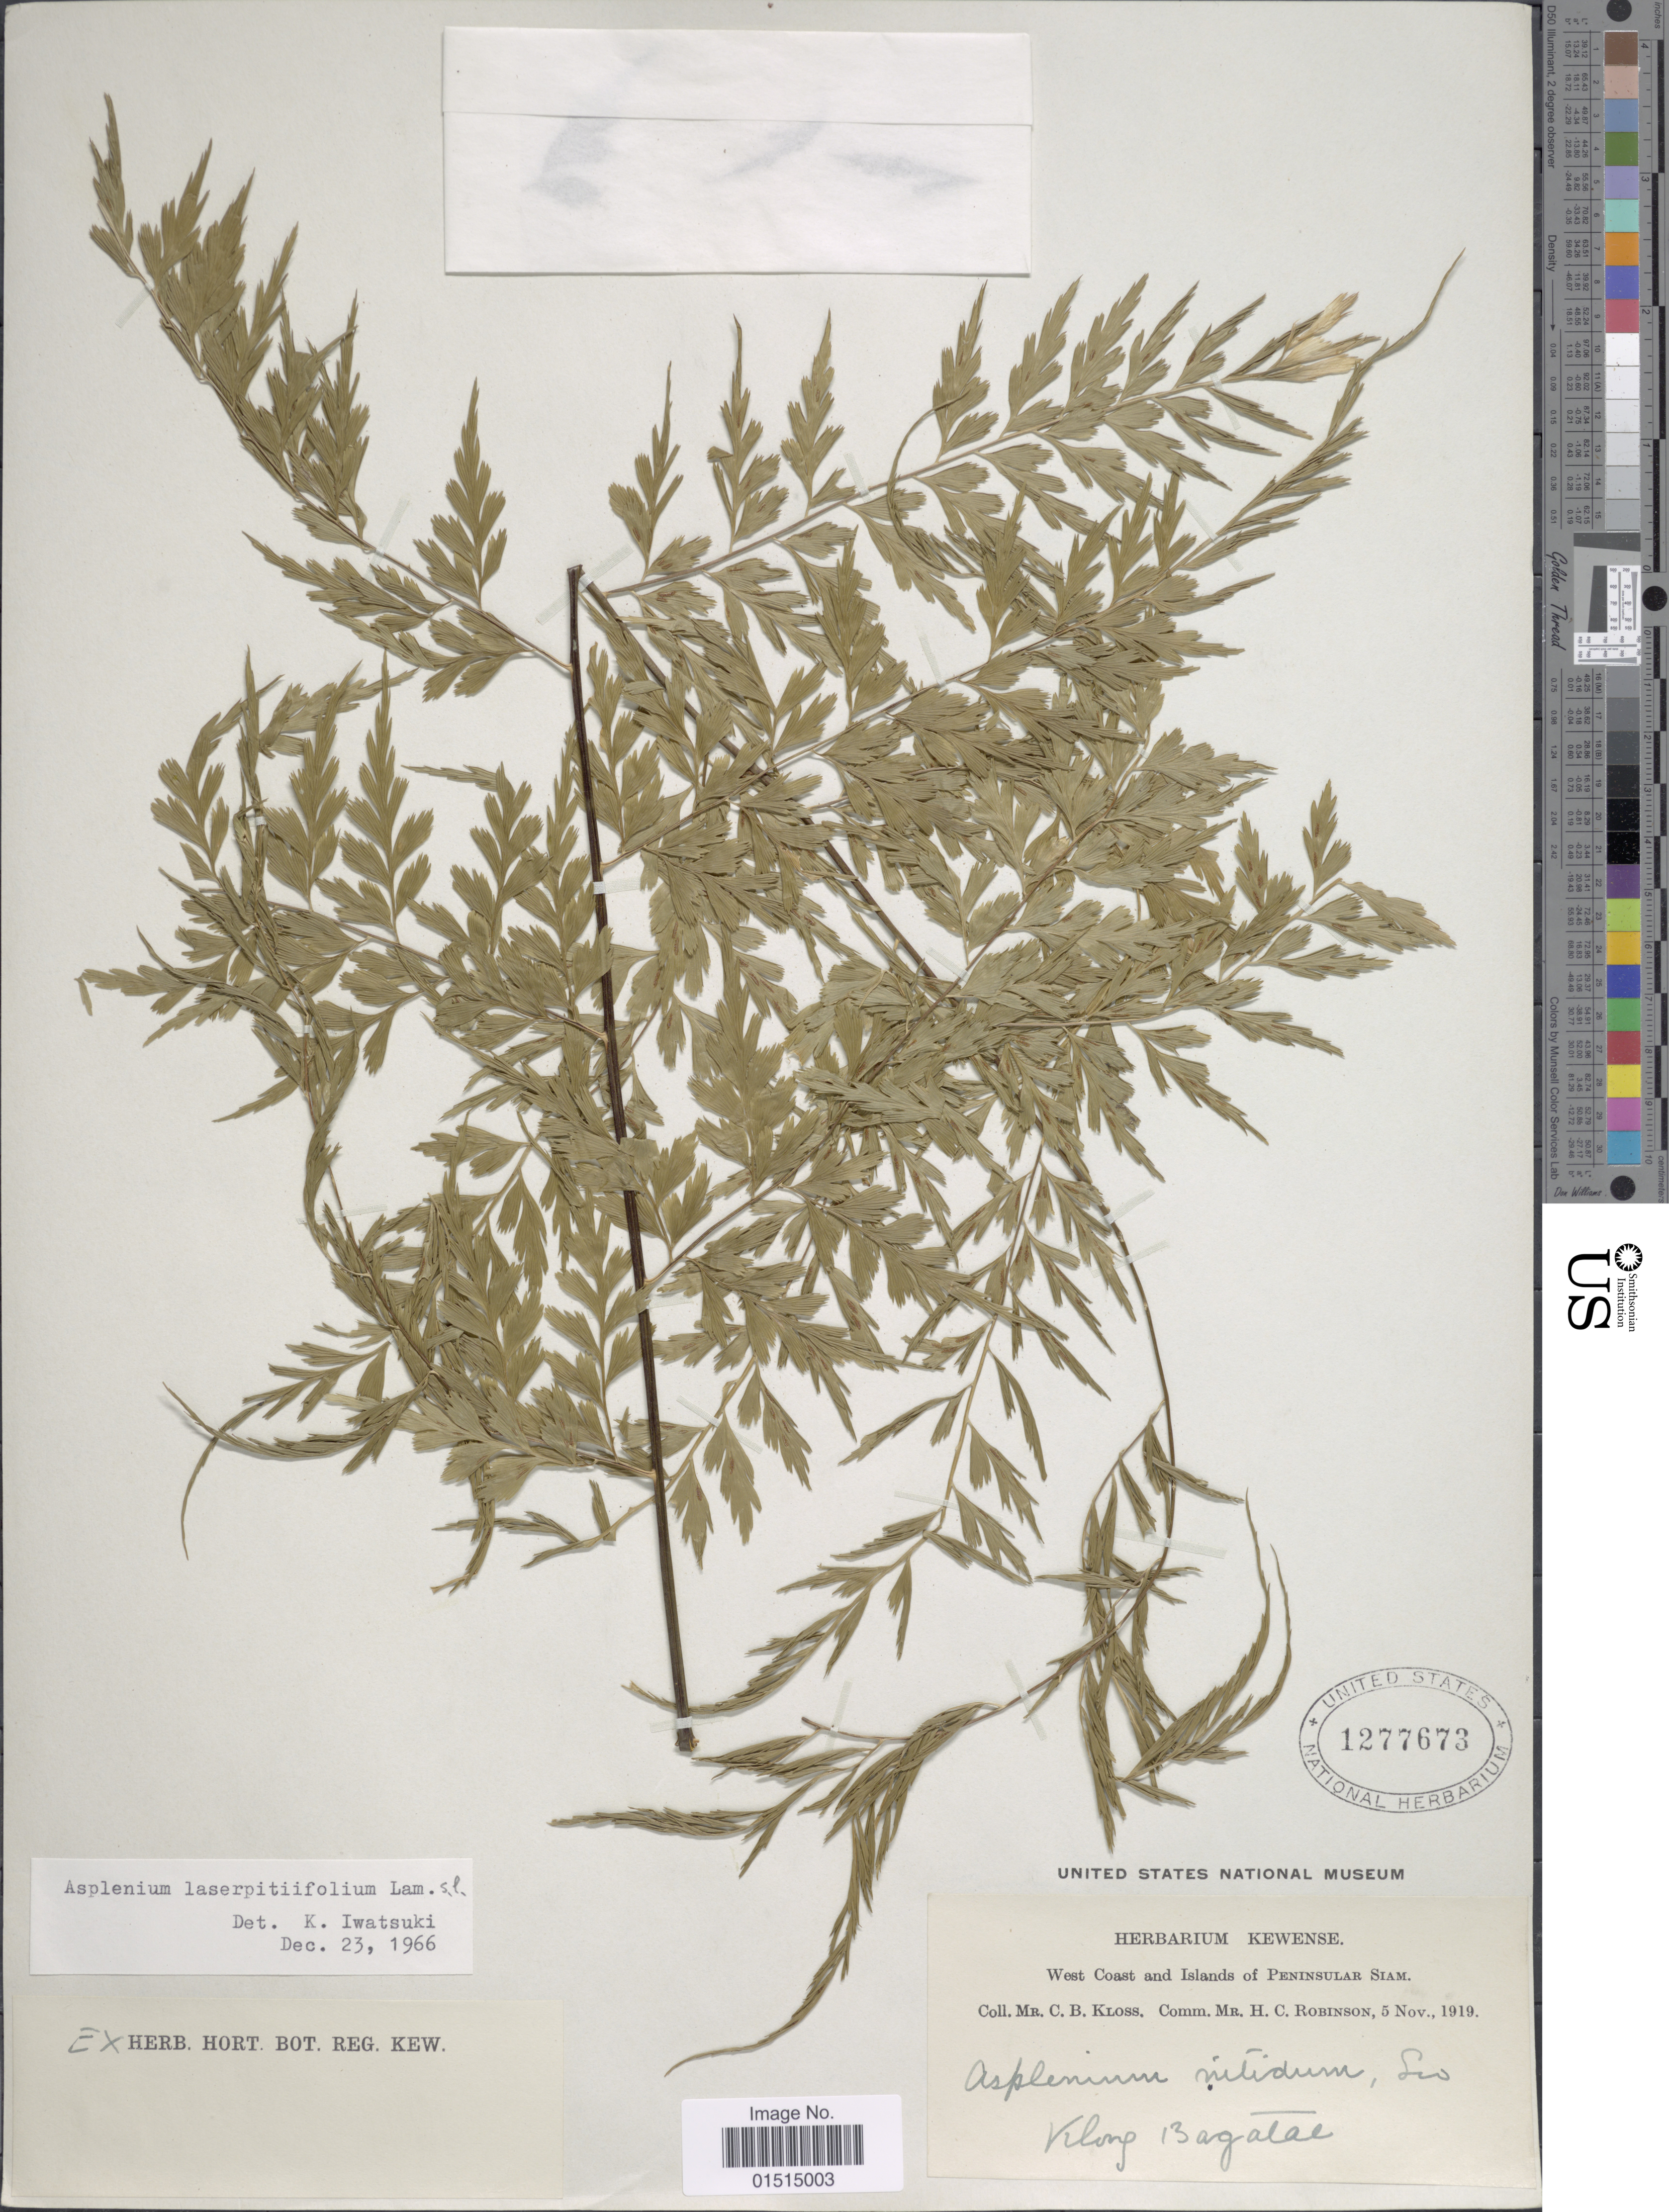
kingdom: Plantae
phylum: Tracheophyta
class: Polypodiopsida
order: Polypodiales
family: Aspleniaceae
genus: Asplenium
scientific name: Asplenium laserpitiifolium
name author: Lam.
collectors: C. Kloss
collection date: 1919-11-05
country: Thailand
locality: West Coast and Islands of Peninsular Siam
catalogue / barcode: US 1277673